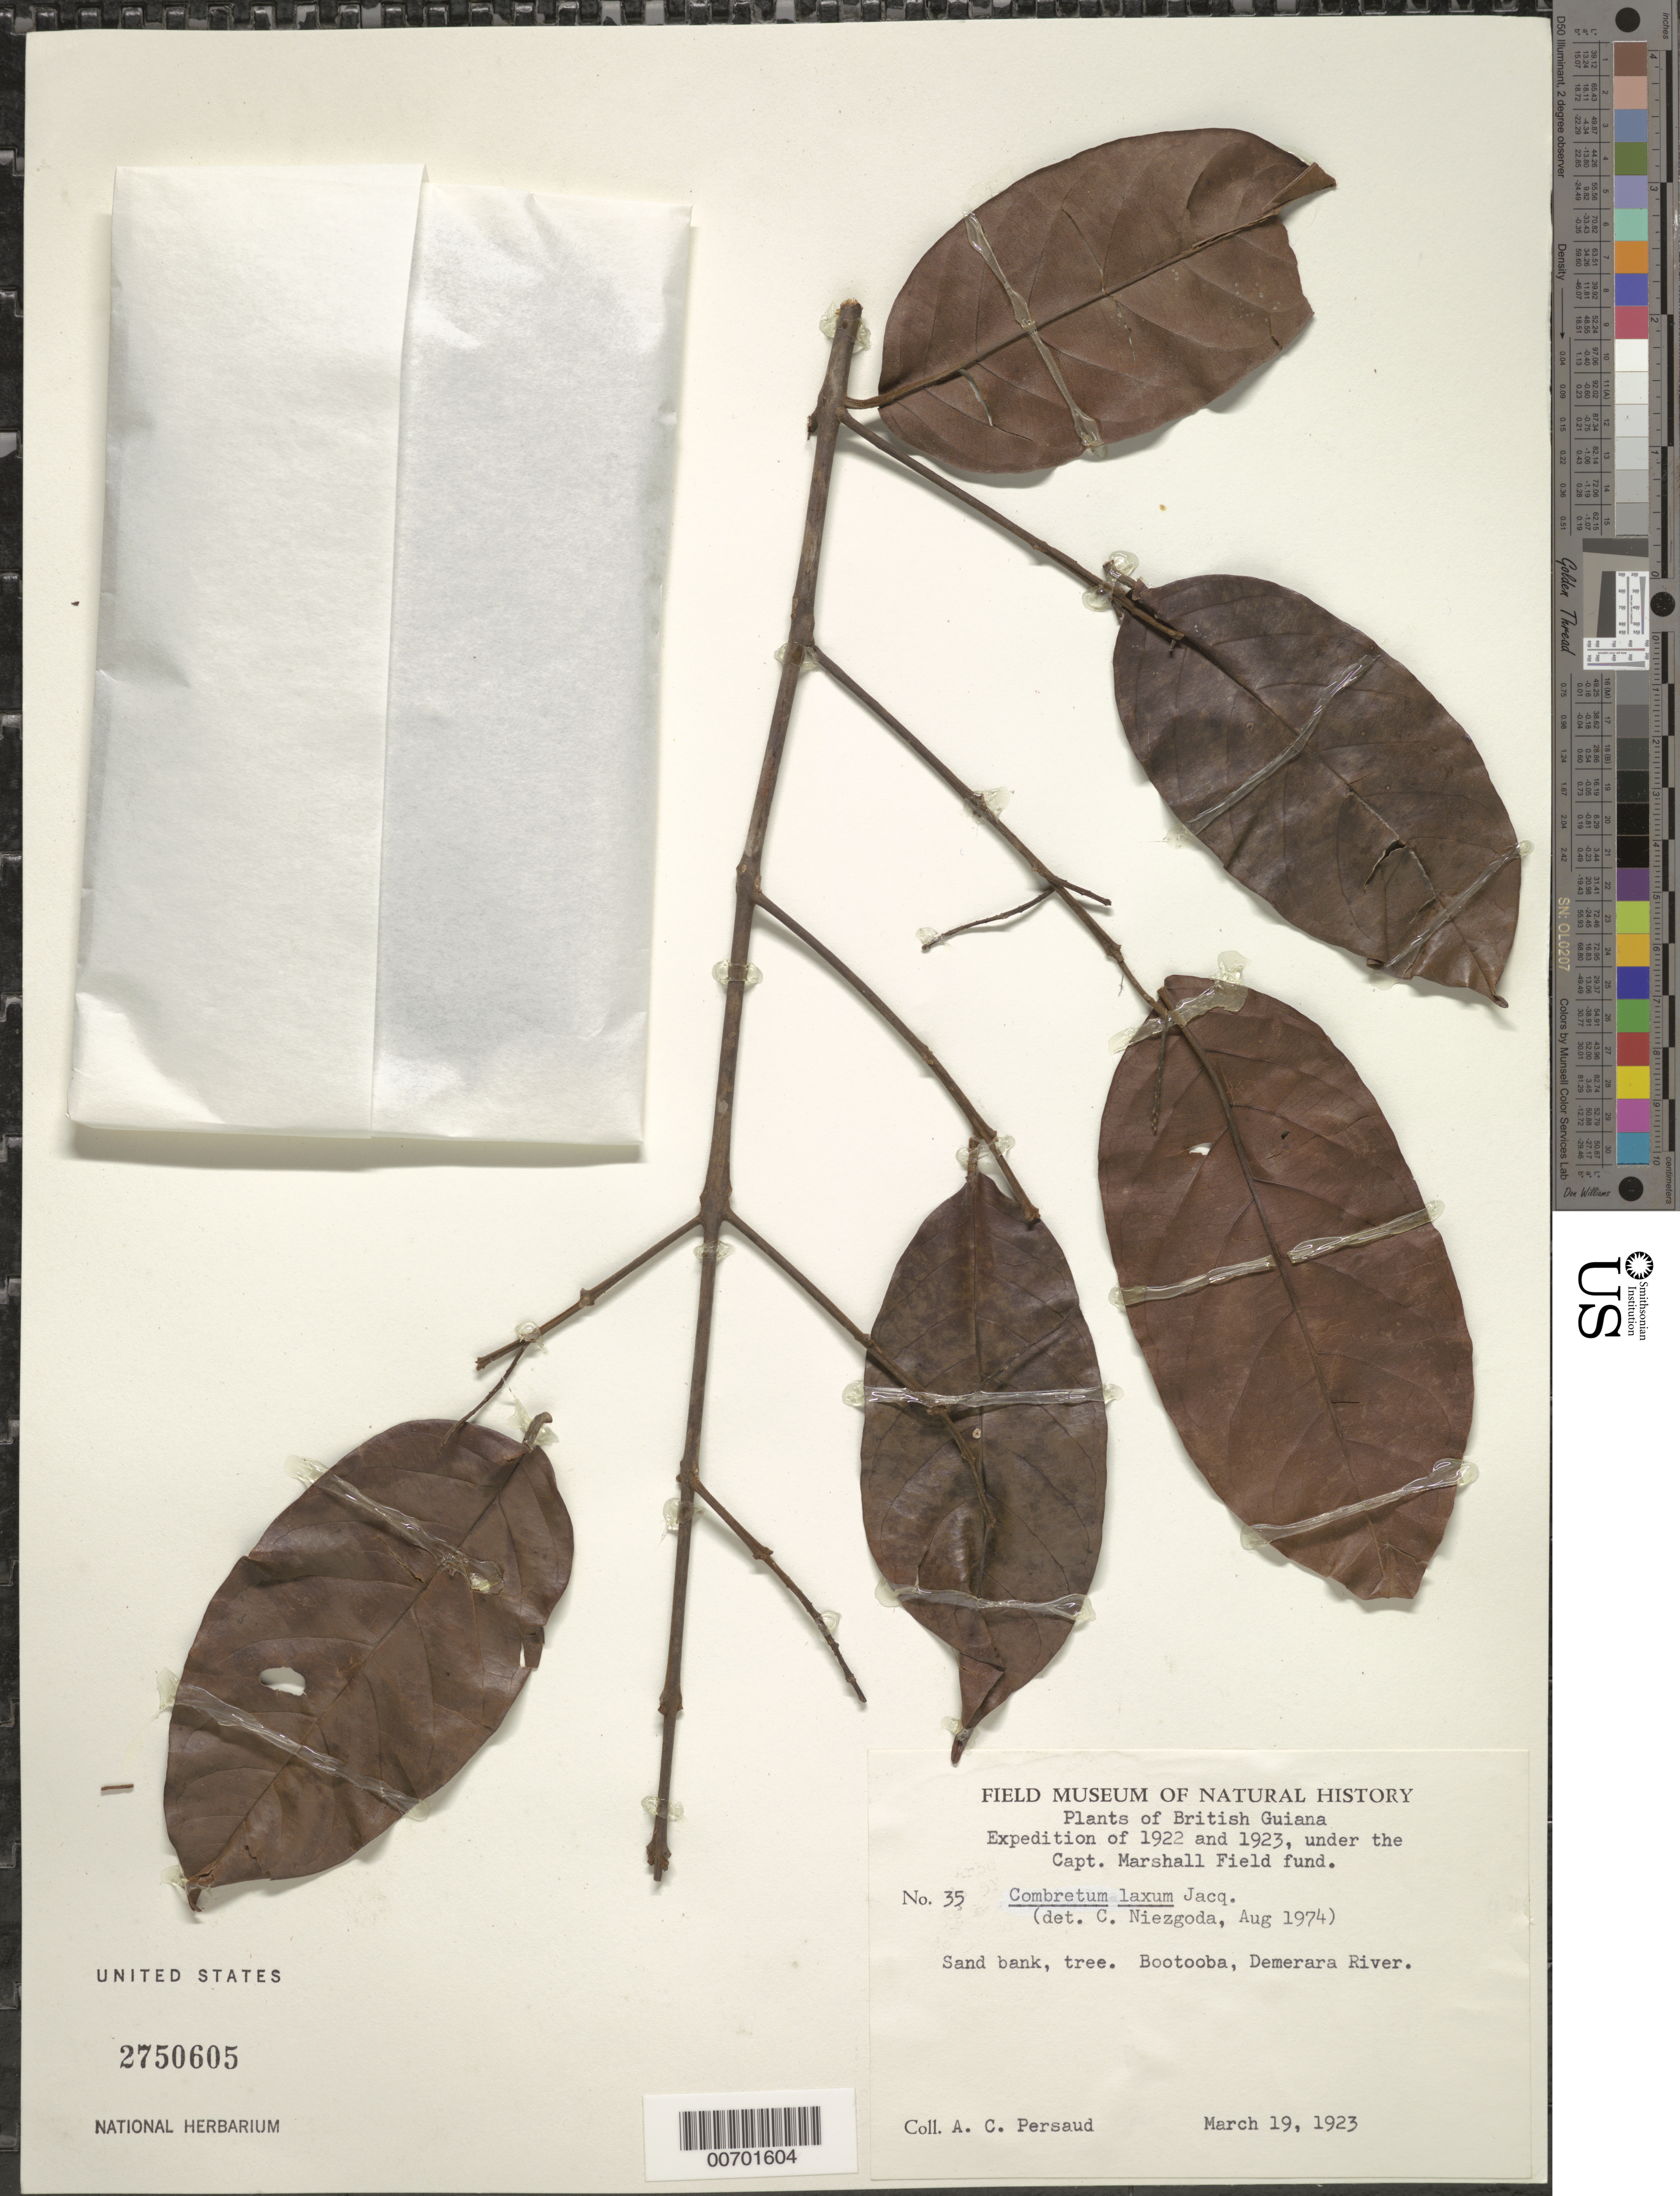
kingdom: Plantae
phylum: Tracheophyta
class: Magnoliopsida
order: Myrtales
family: Combretaceae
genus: Combretum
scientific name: Combretum laxum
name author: Jacq.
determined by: Niezgoda, C.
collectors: A. Persaud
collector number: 35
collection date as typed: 19-Mar-23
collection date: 1923-03-19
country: Guyana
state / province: U. Demerara-Berbice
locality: Bootooba, Demerara R.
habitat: Sand bank; riverside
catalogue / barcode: US 2750605